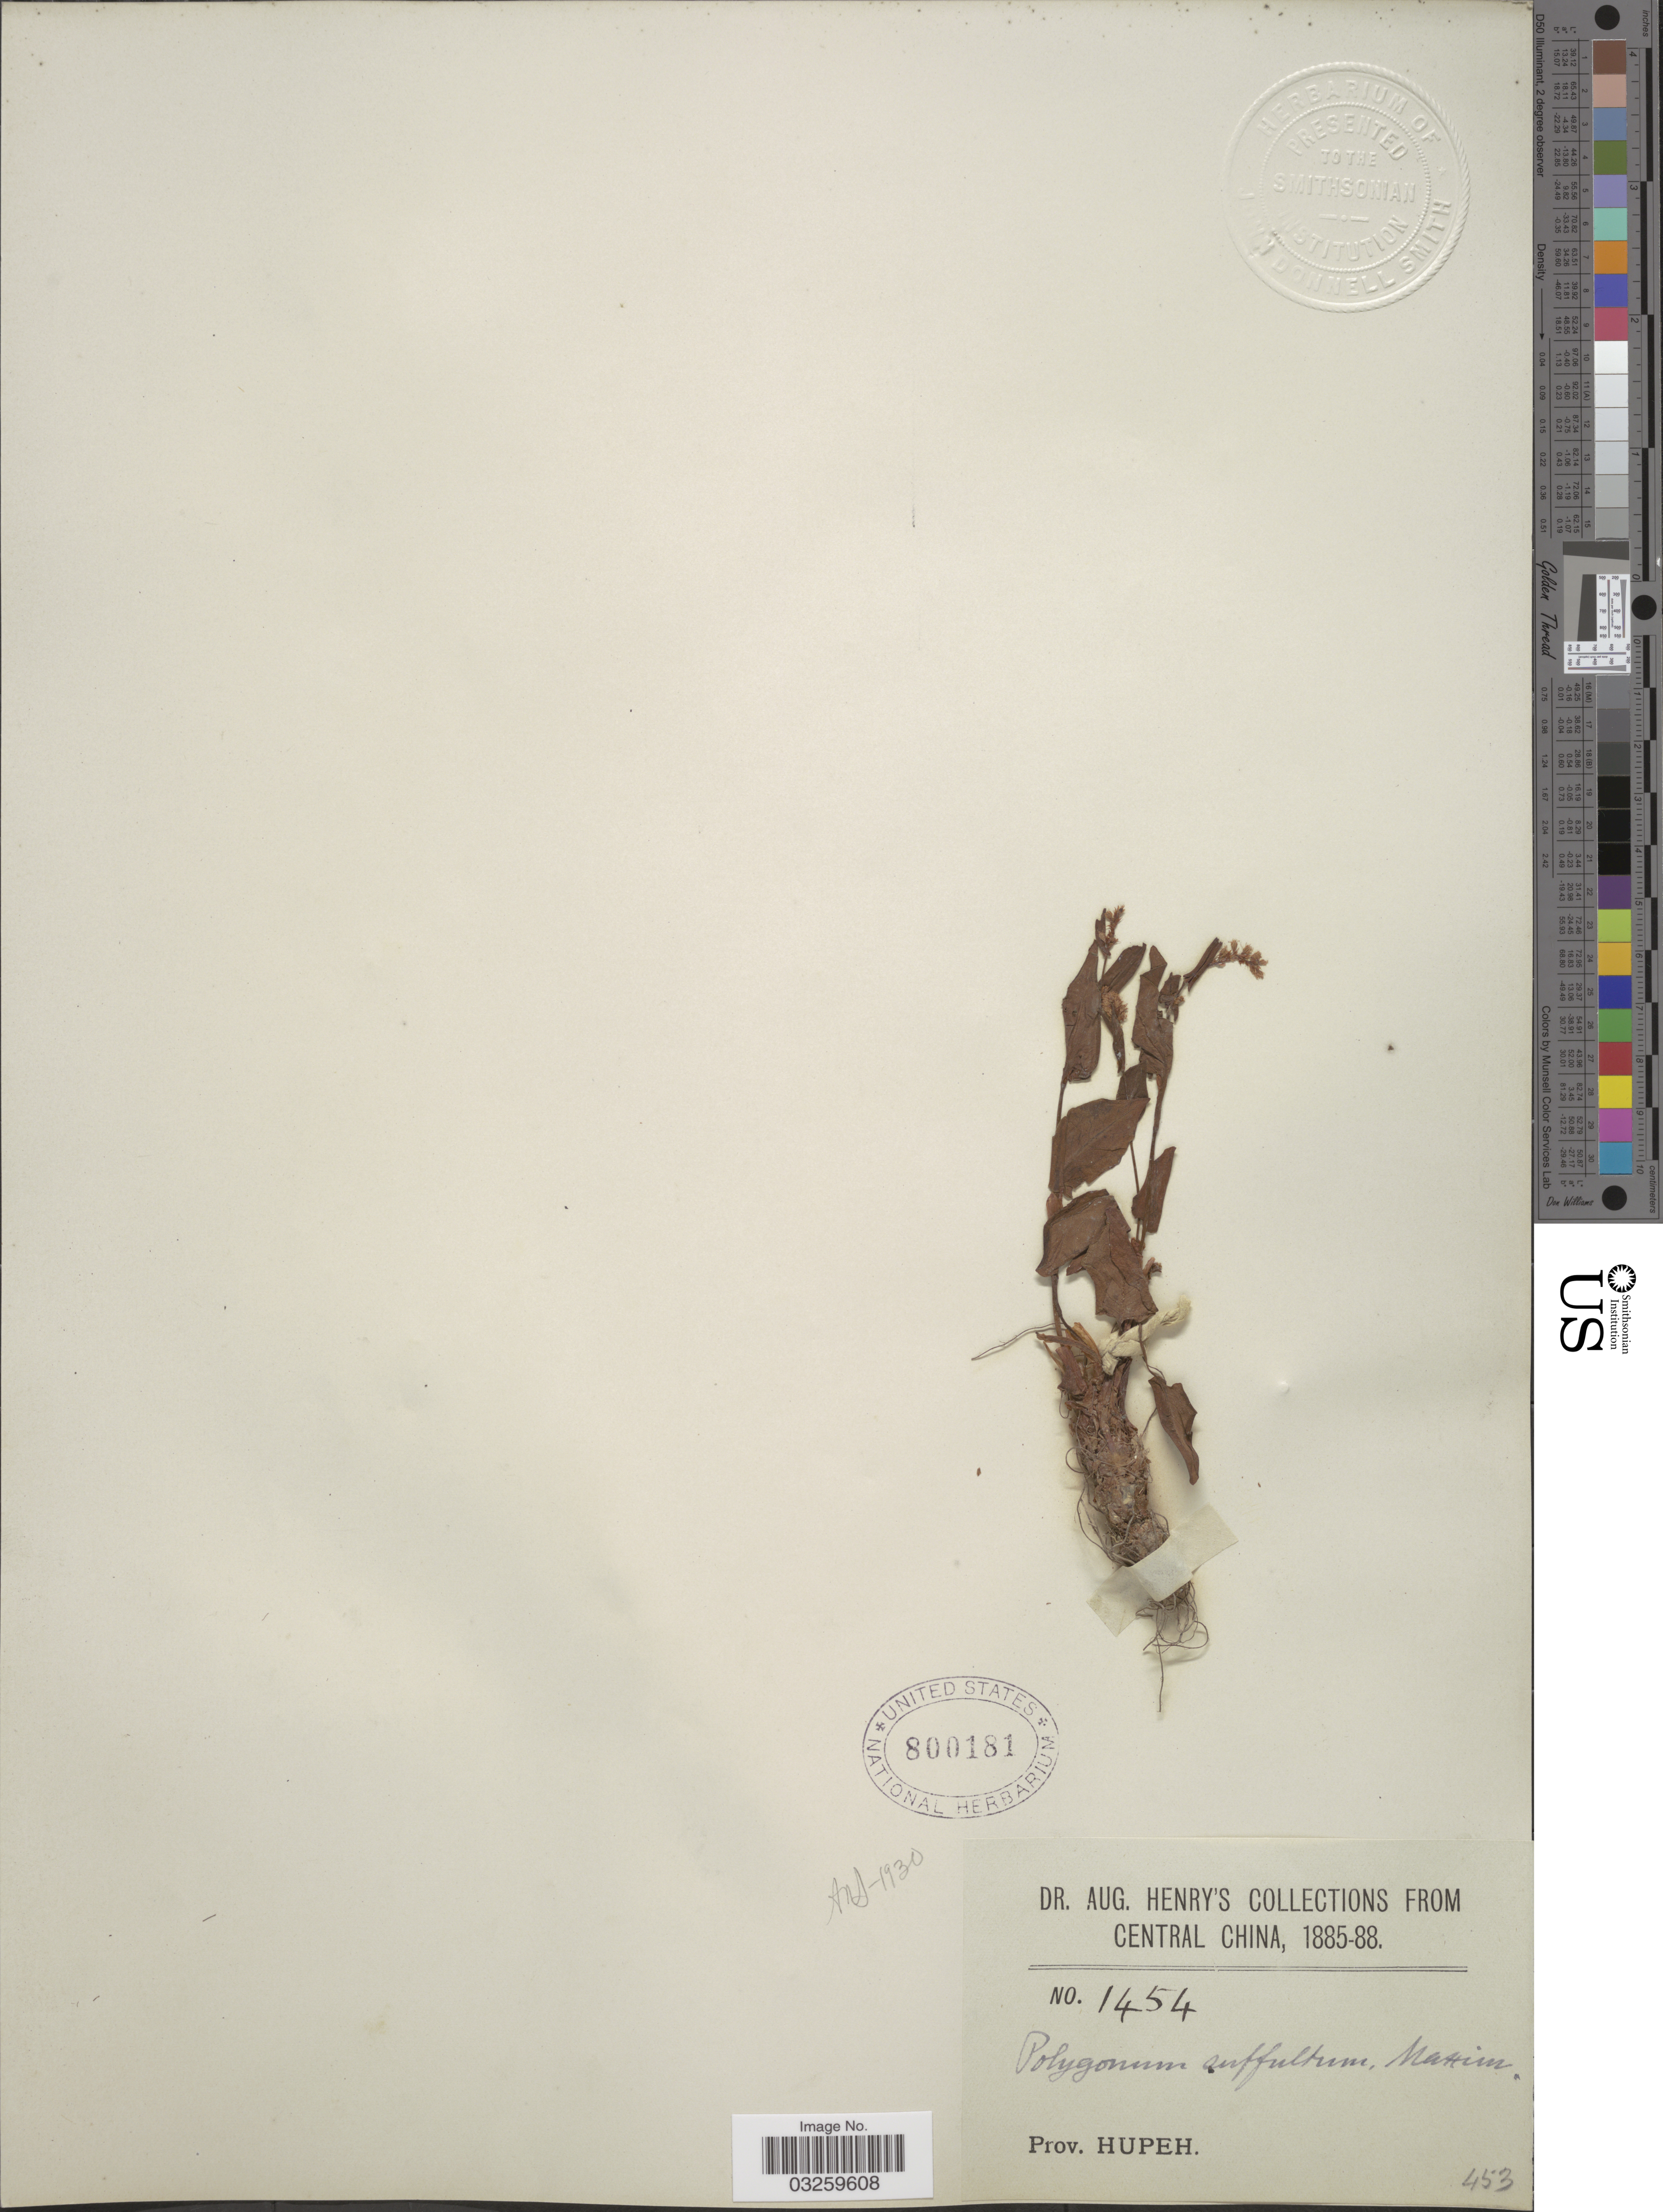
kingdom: Plantae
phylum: Tracheophyta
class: Magnoliopsida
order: Caryophyllales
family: Polygonaceae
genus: Bistorta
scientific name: Bistorta suffulta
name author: (Maxim.) Greene ex H. Gross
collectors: A. Henry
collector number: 1454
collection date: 1885/1888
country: China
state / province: Hubei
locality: Central China, Prov. Hupeh.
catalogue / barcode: US 800181